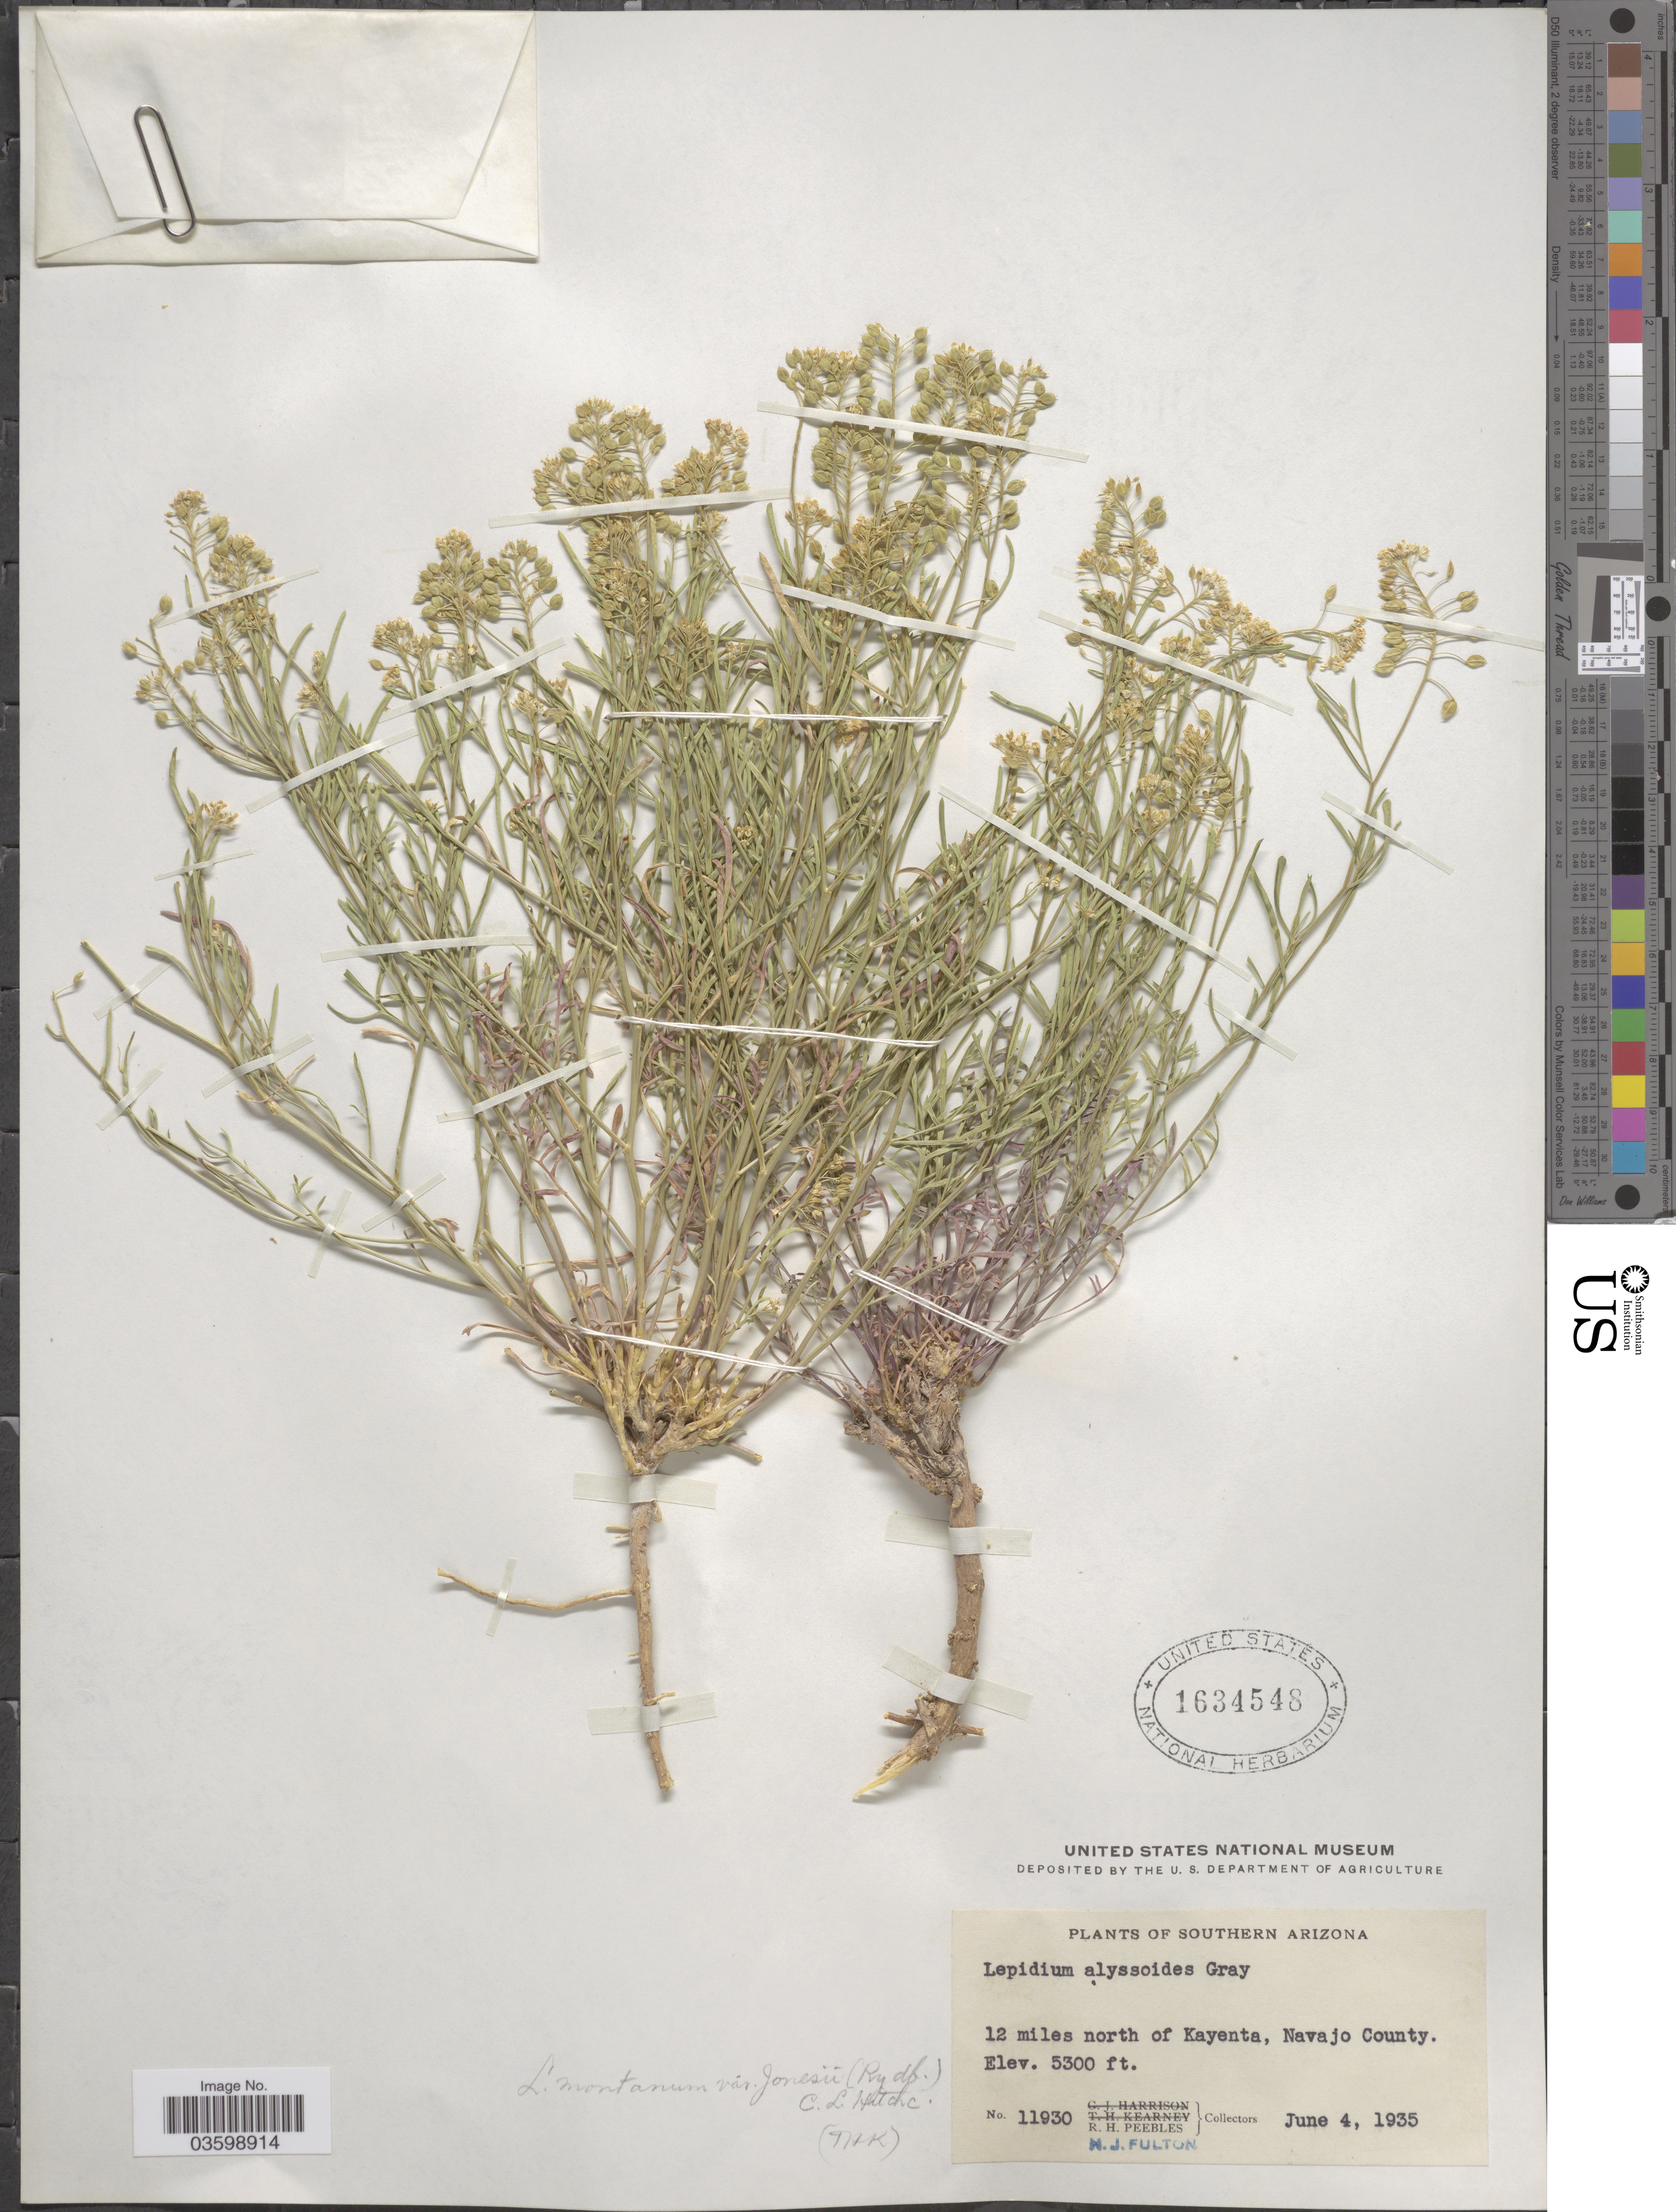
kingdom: Plantae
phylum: Tracheophyta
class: Magnoliopsida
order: Brassicales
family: Brassicaceae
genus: Lepidium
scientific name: Lepidium montanum var. jonesii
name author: (Rydb.) C.L. Hitchc.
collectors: R. H. Peebles & M. Fulton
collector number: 11930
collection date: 1935-06-04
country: United States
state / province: Arizona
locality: Southern Arizona. 12 miles north of Kayenta, Navajo County.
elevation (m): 1615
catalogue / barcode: US 1634548